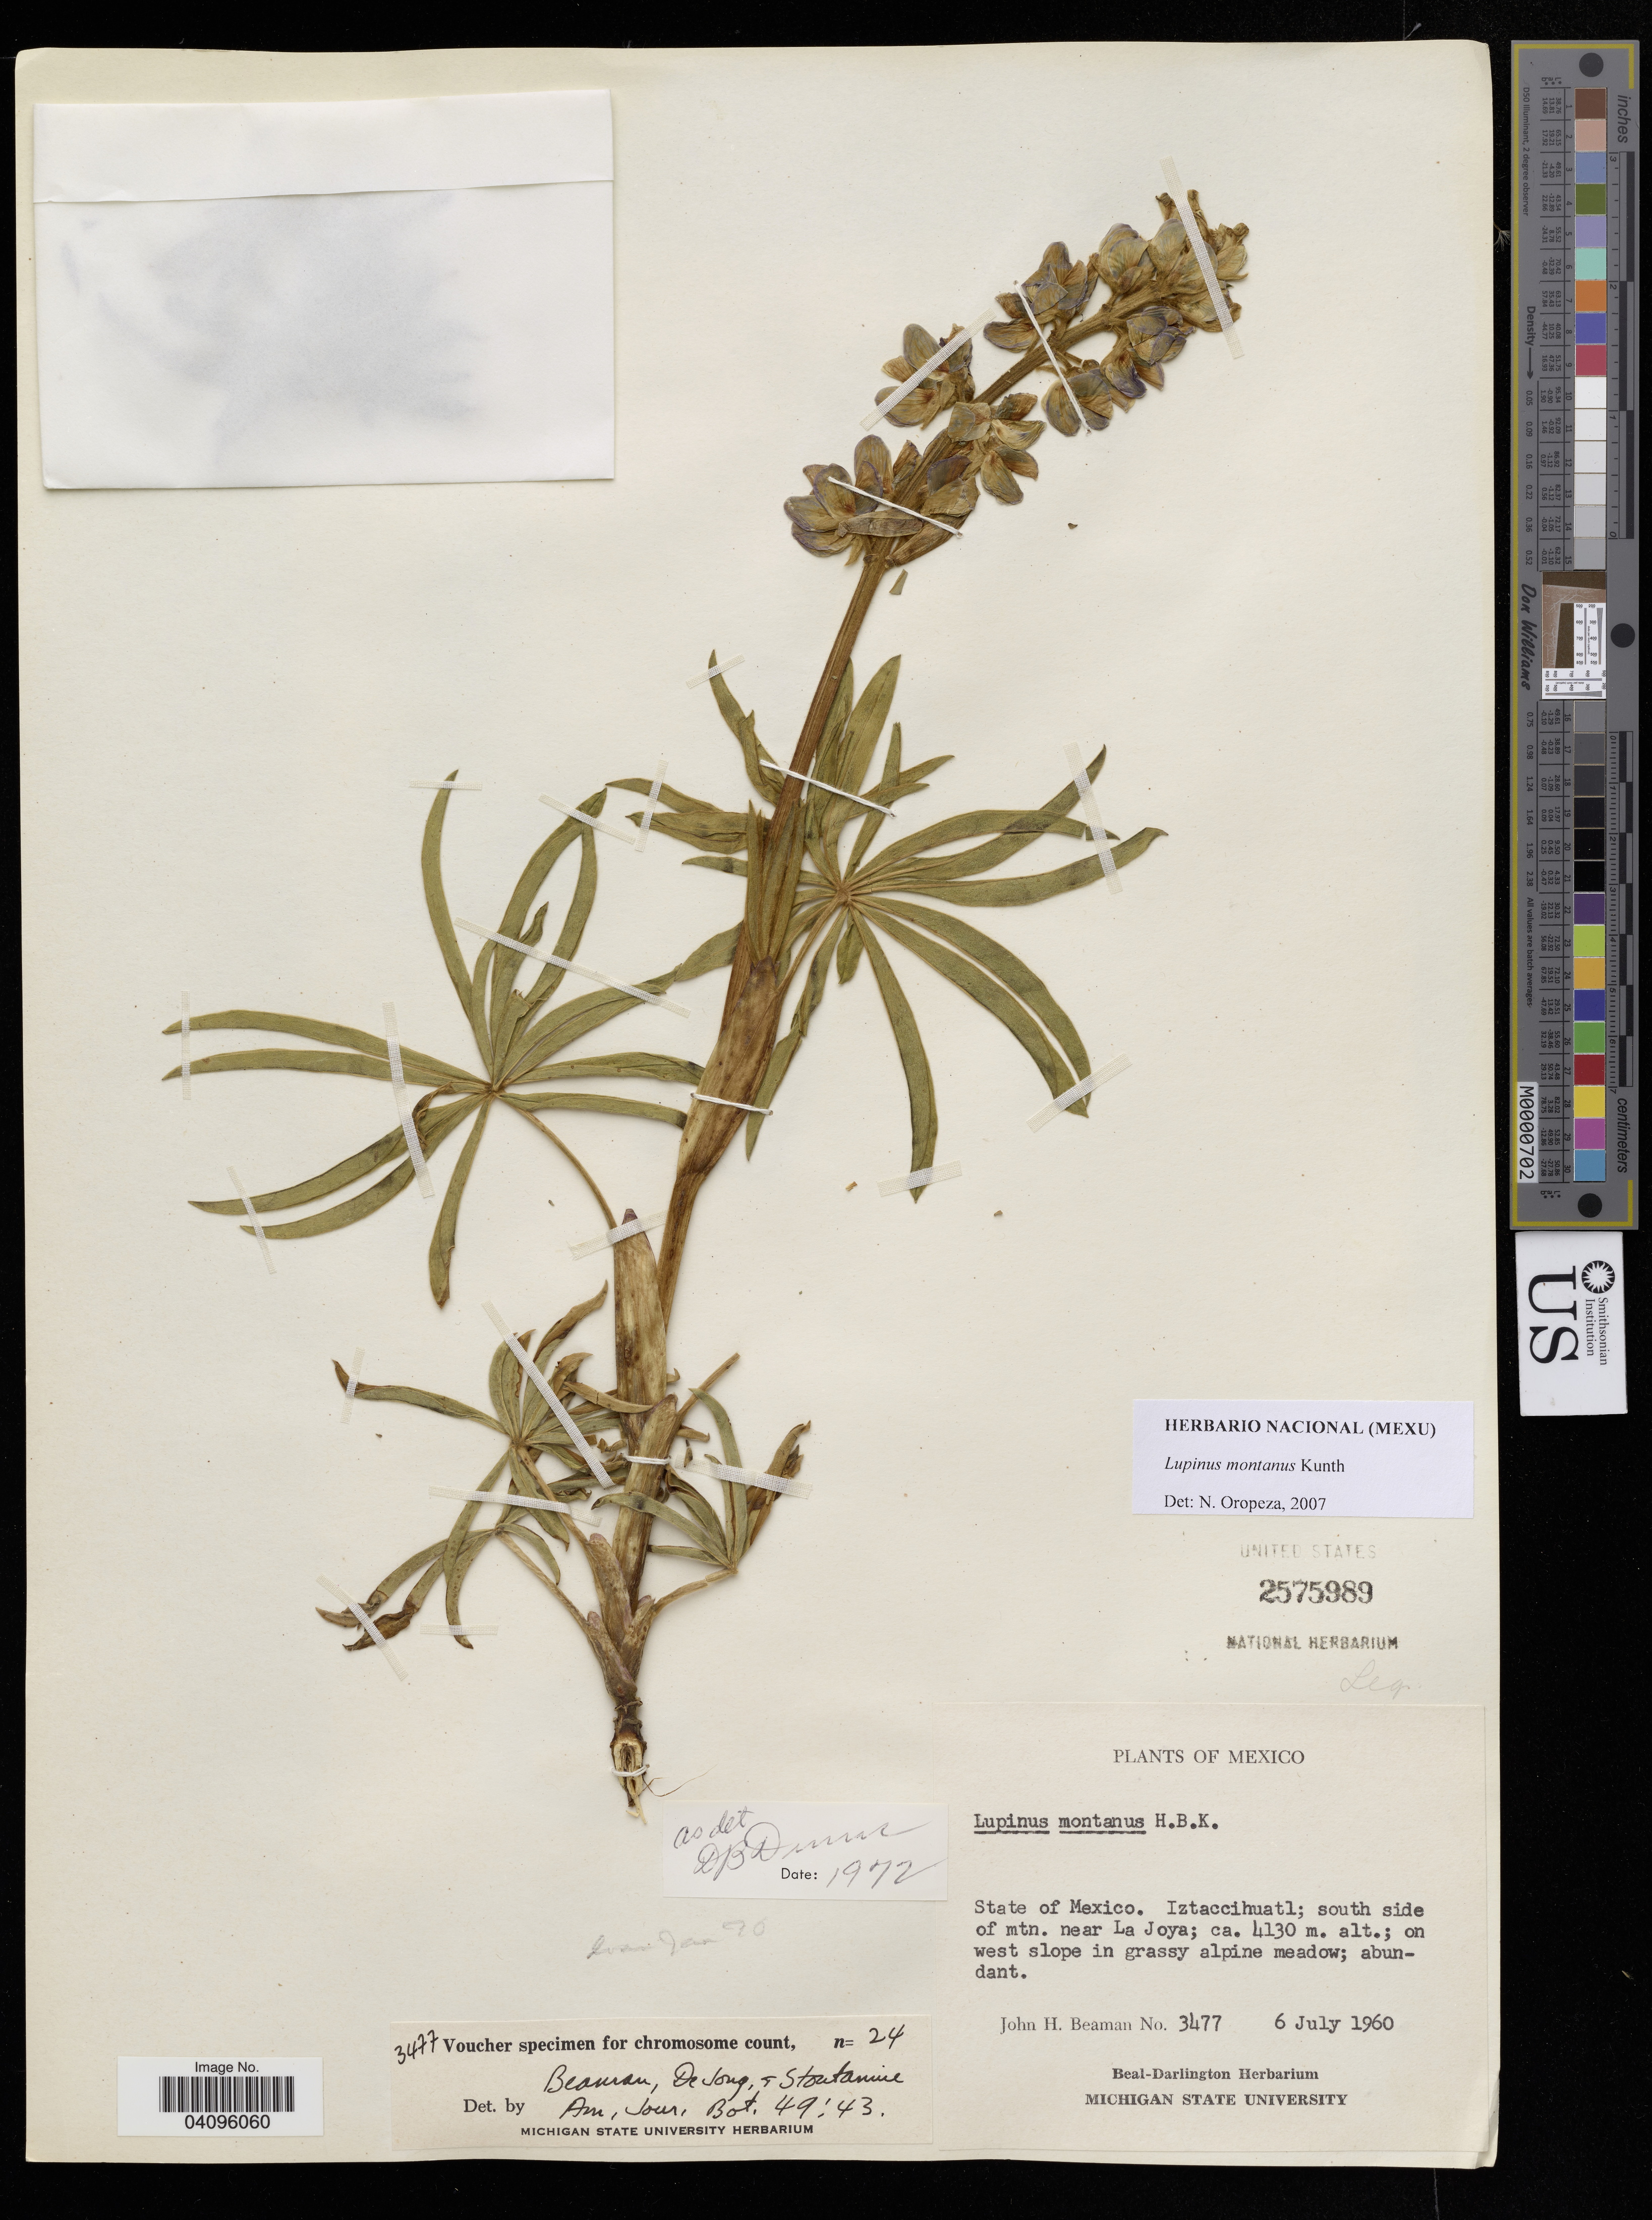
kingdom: Plantae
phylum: Tracheophyta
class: Magnoliopsida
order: Fabales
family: Fabaceae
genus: Lupinus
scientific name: Lupinus montanus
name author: Kunth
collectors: J. H. Beaman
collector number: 3477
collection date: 1960-07-06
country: Mexico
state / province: México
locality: Iztaccihuatl; south side of mtn. near La Joya.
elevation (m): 4130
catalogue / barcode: US 2575989